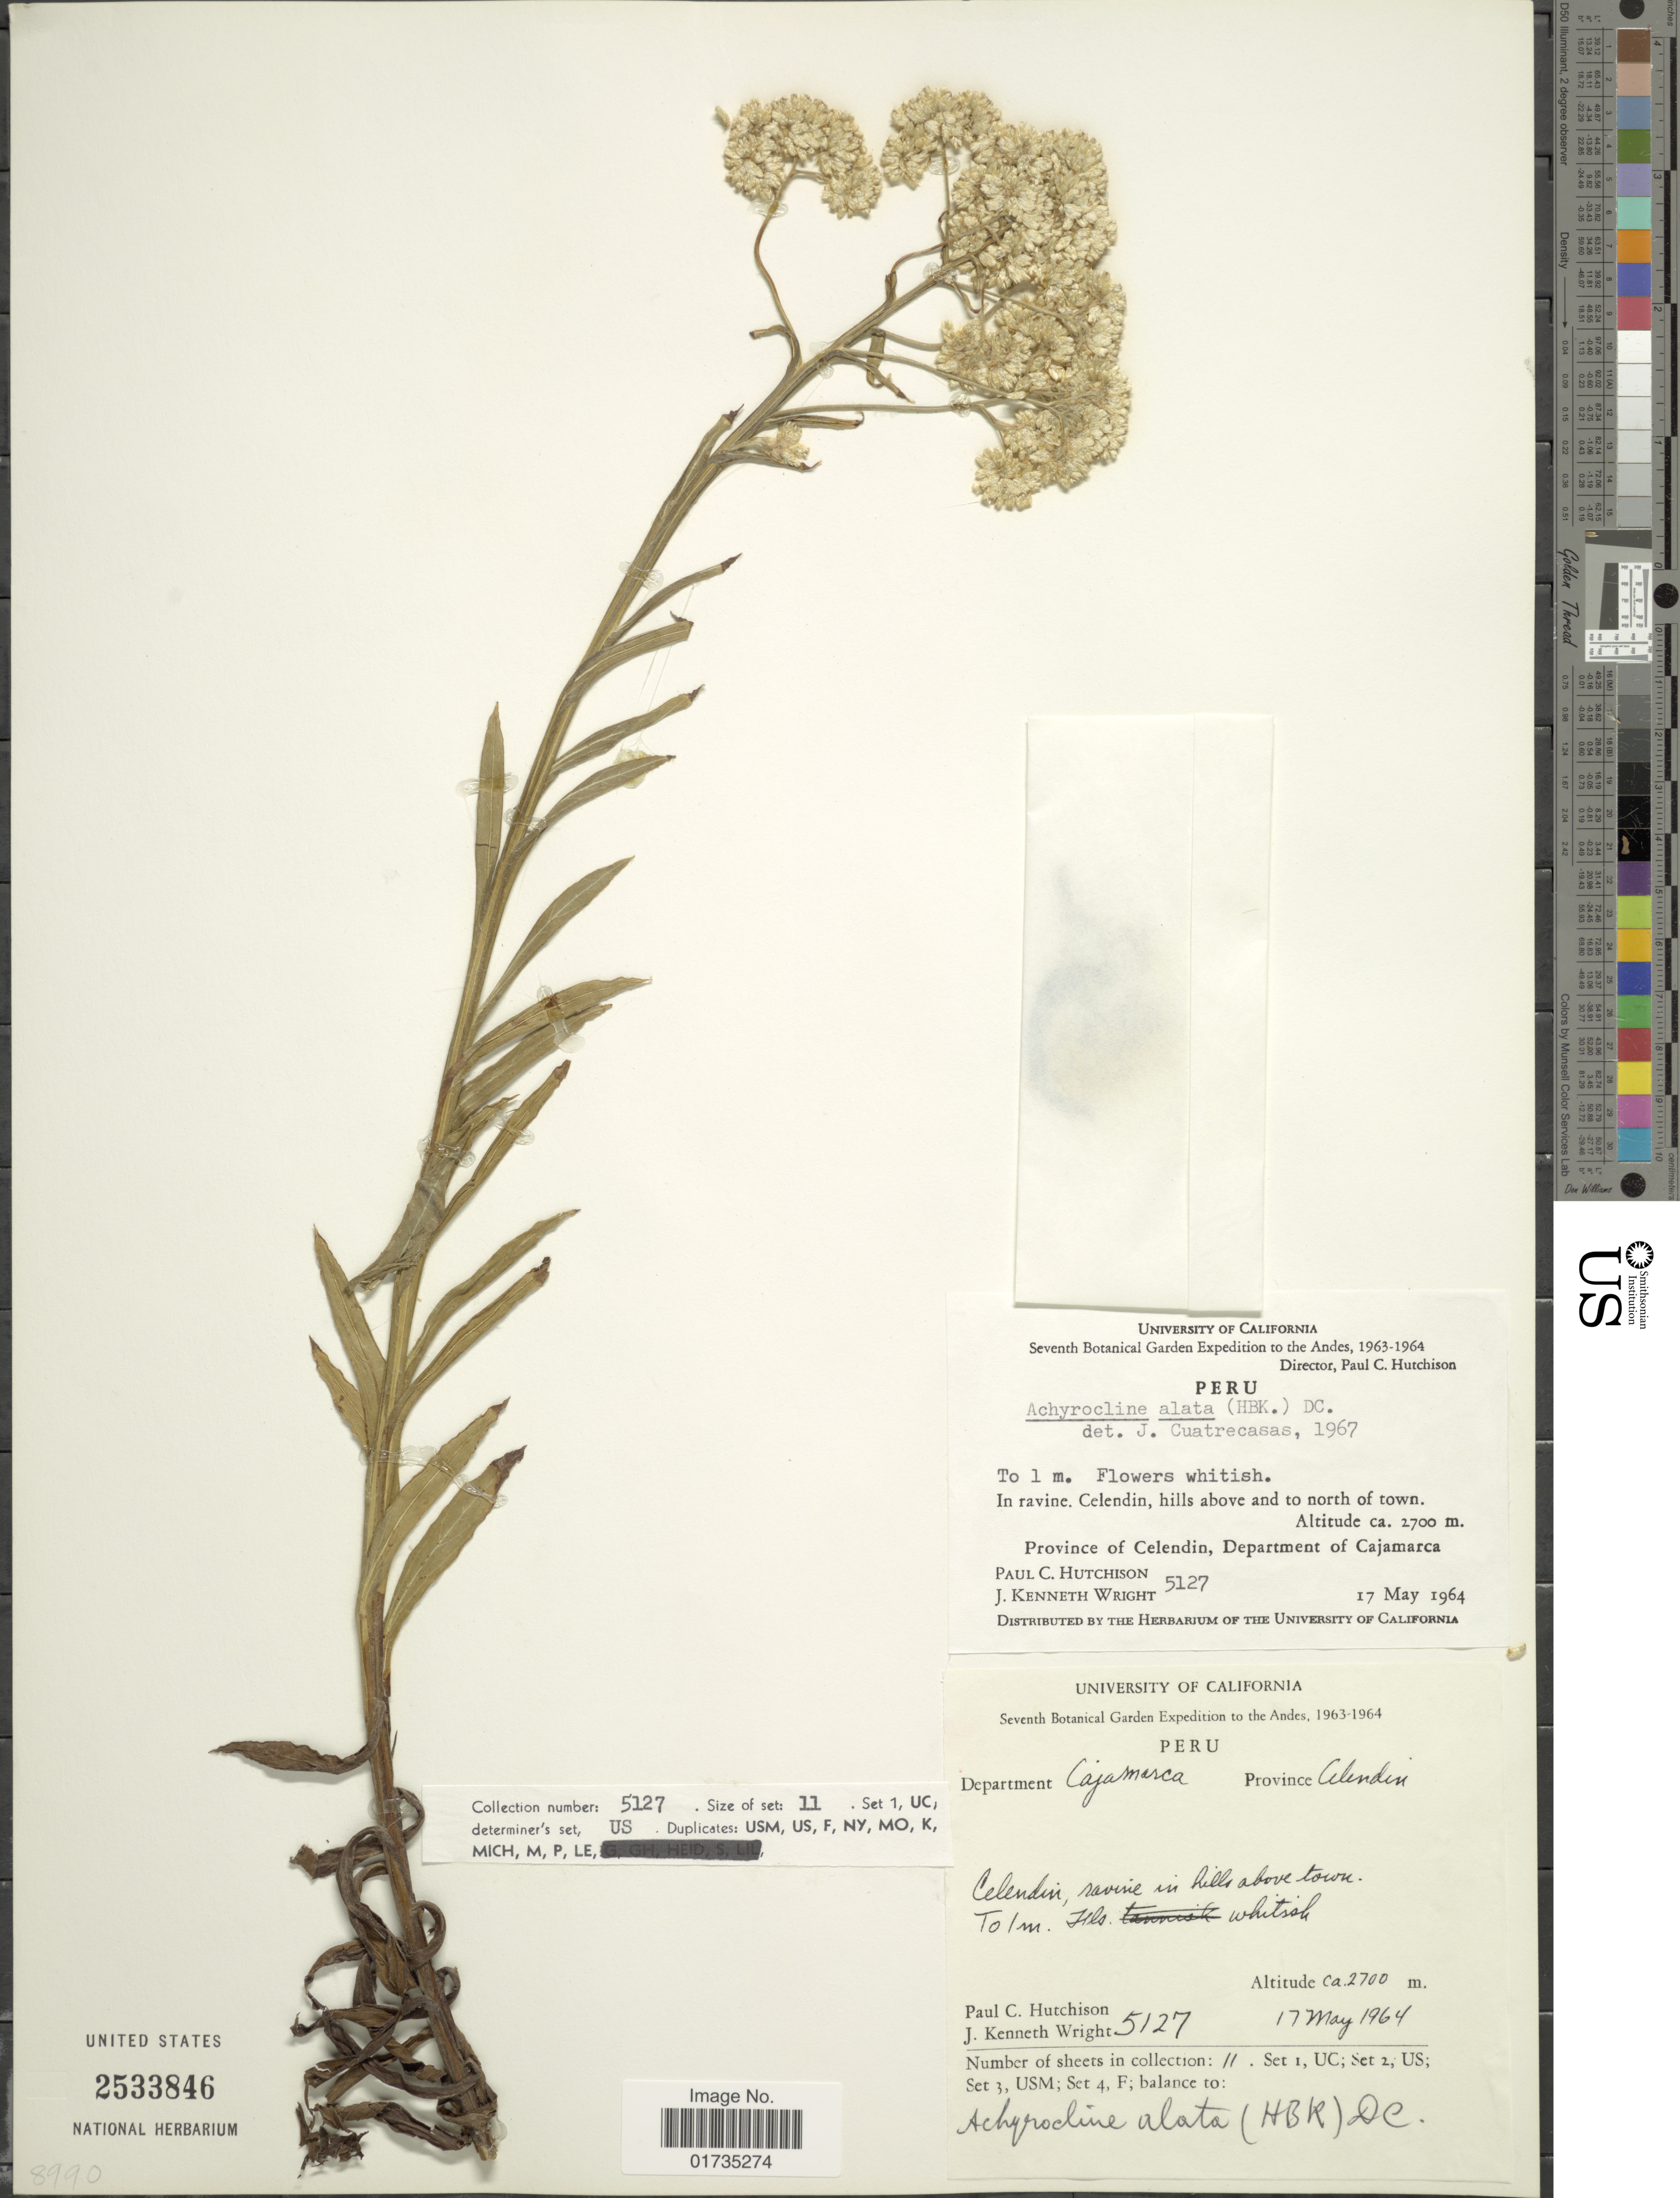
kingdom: Plantae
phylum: Tracheophyta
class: Magnoliopsida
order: Asterales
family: Asteraceae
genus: Achyrocline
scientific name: Achyrocline alata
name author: (Kunth) DC.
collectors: P. C. Hutchison & J. K. Wright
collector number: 5127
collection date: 1964-05-17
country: Peru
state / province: Cajamarca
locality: Peru. Department Cajamerca. Province Celendin., ravine in hills above town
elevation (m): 2700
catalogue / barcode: US 2533846